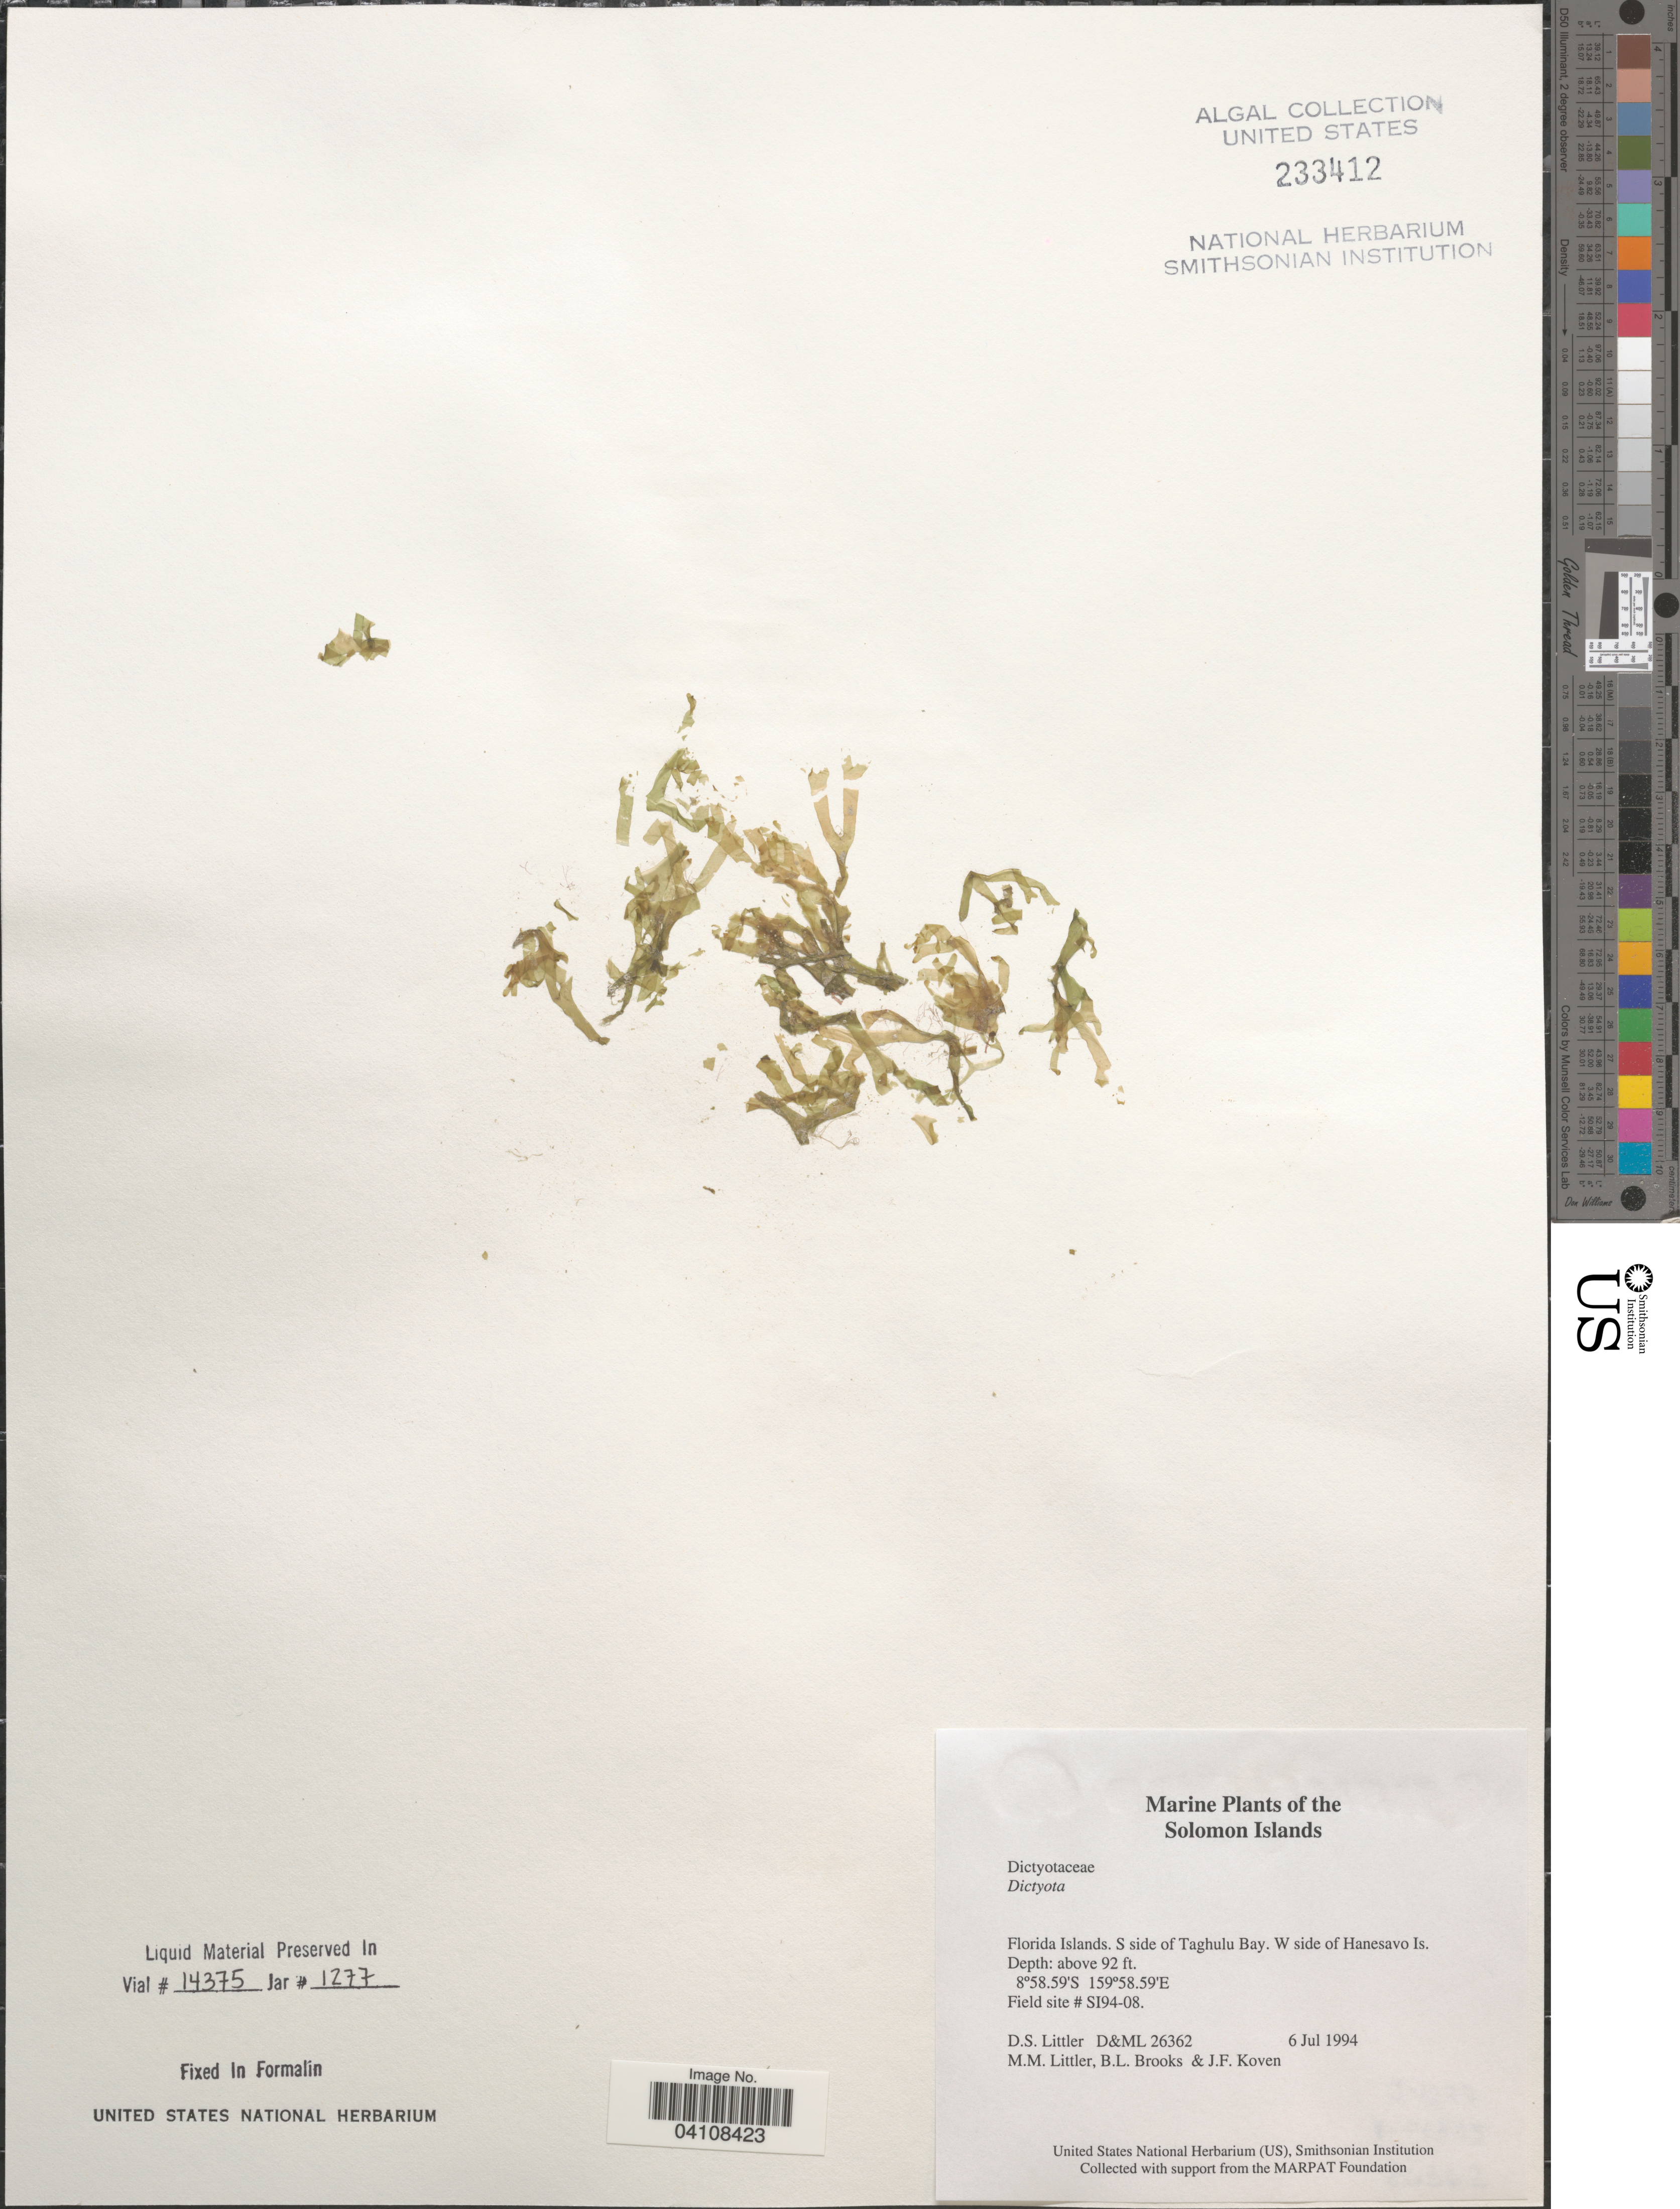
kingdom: Chromista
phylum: Ochrophyta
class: Phaeophyceae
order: Dictyotales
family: Dictyotaceae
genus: Dictyota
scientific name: Dictyota sp.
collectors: D. S. Littler, B. Brooks & J. Koven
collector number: D&ML26362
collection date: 1994-07-06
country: Solomon Islands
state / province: Solomon Islands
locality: Florida Islands. S side of Taghulu Bay. W side of Hanesavo Is. Field site # SI94-08.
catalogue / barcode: US 233412